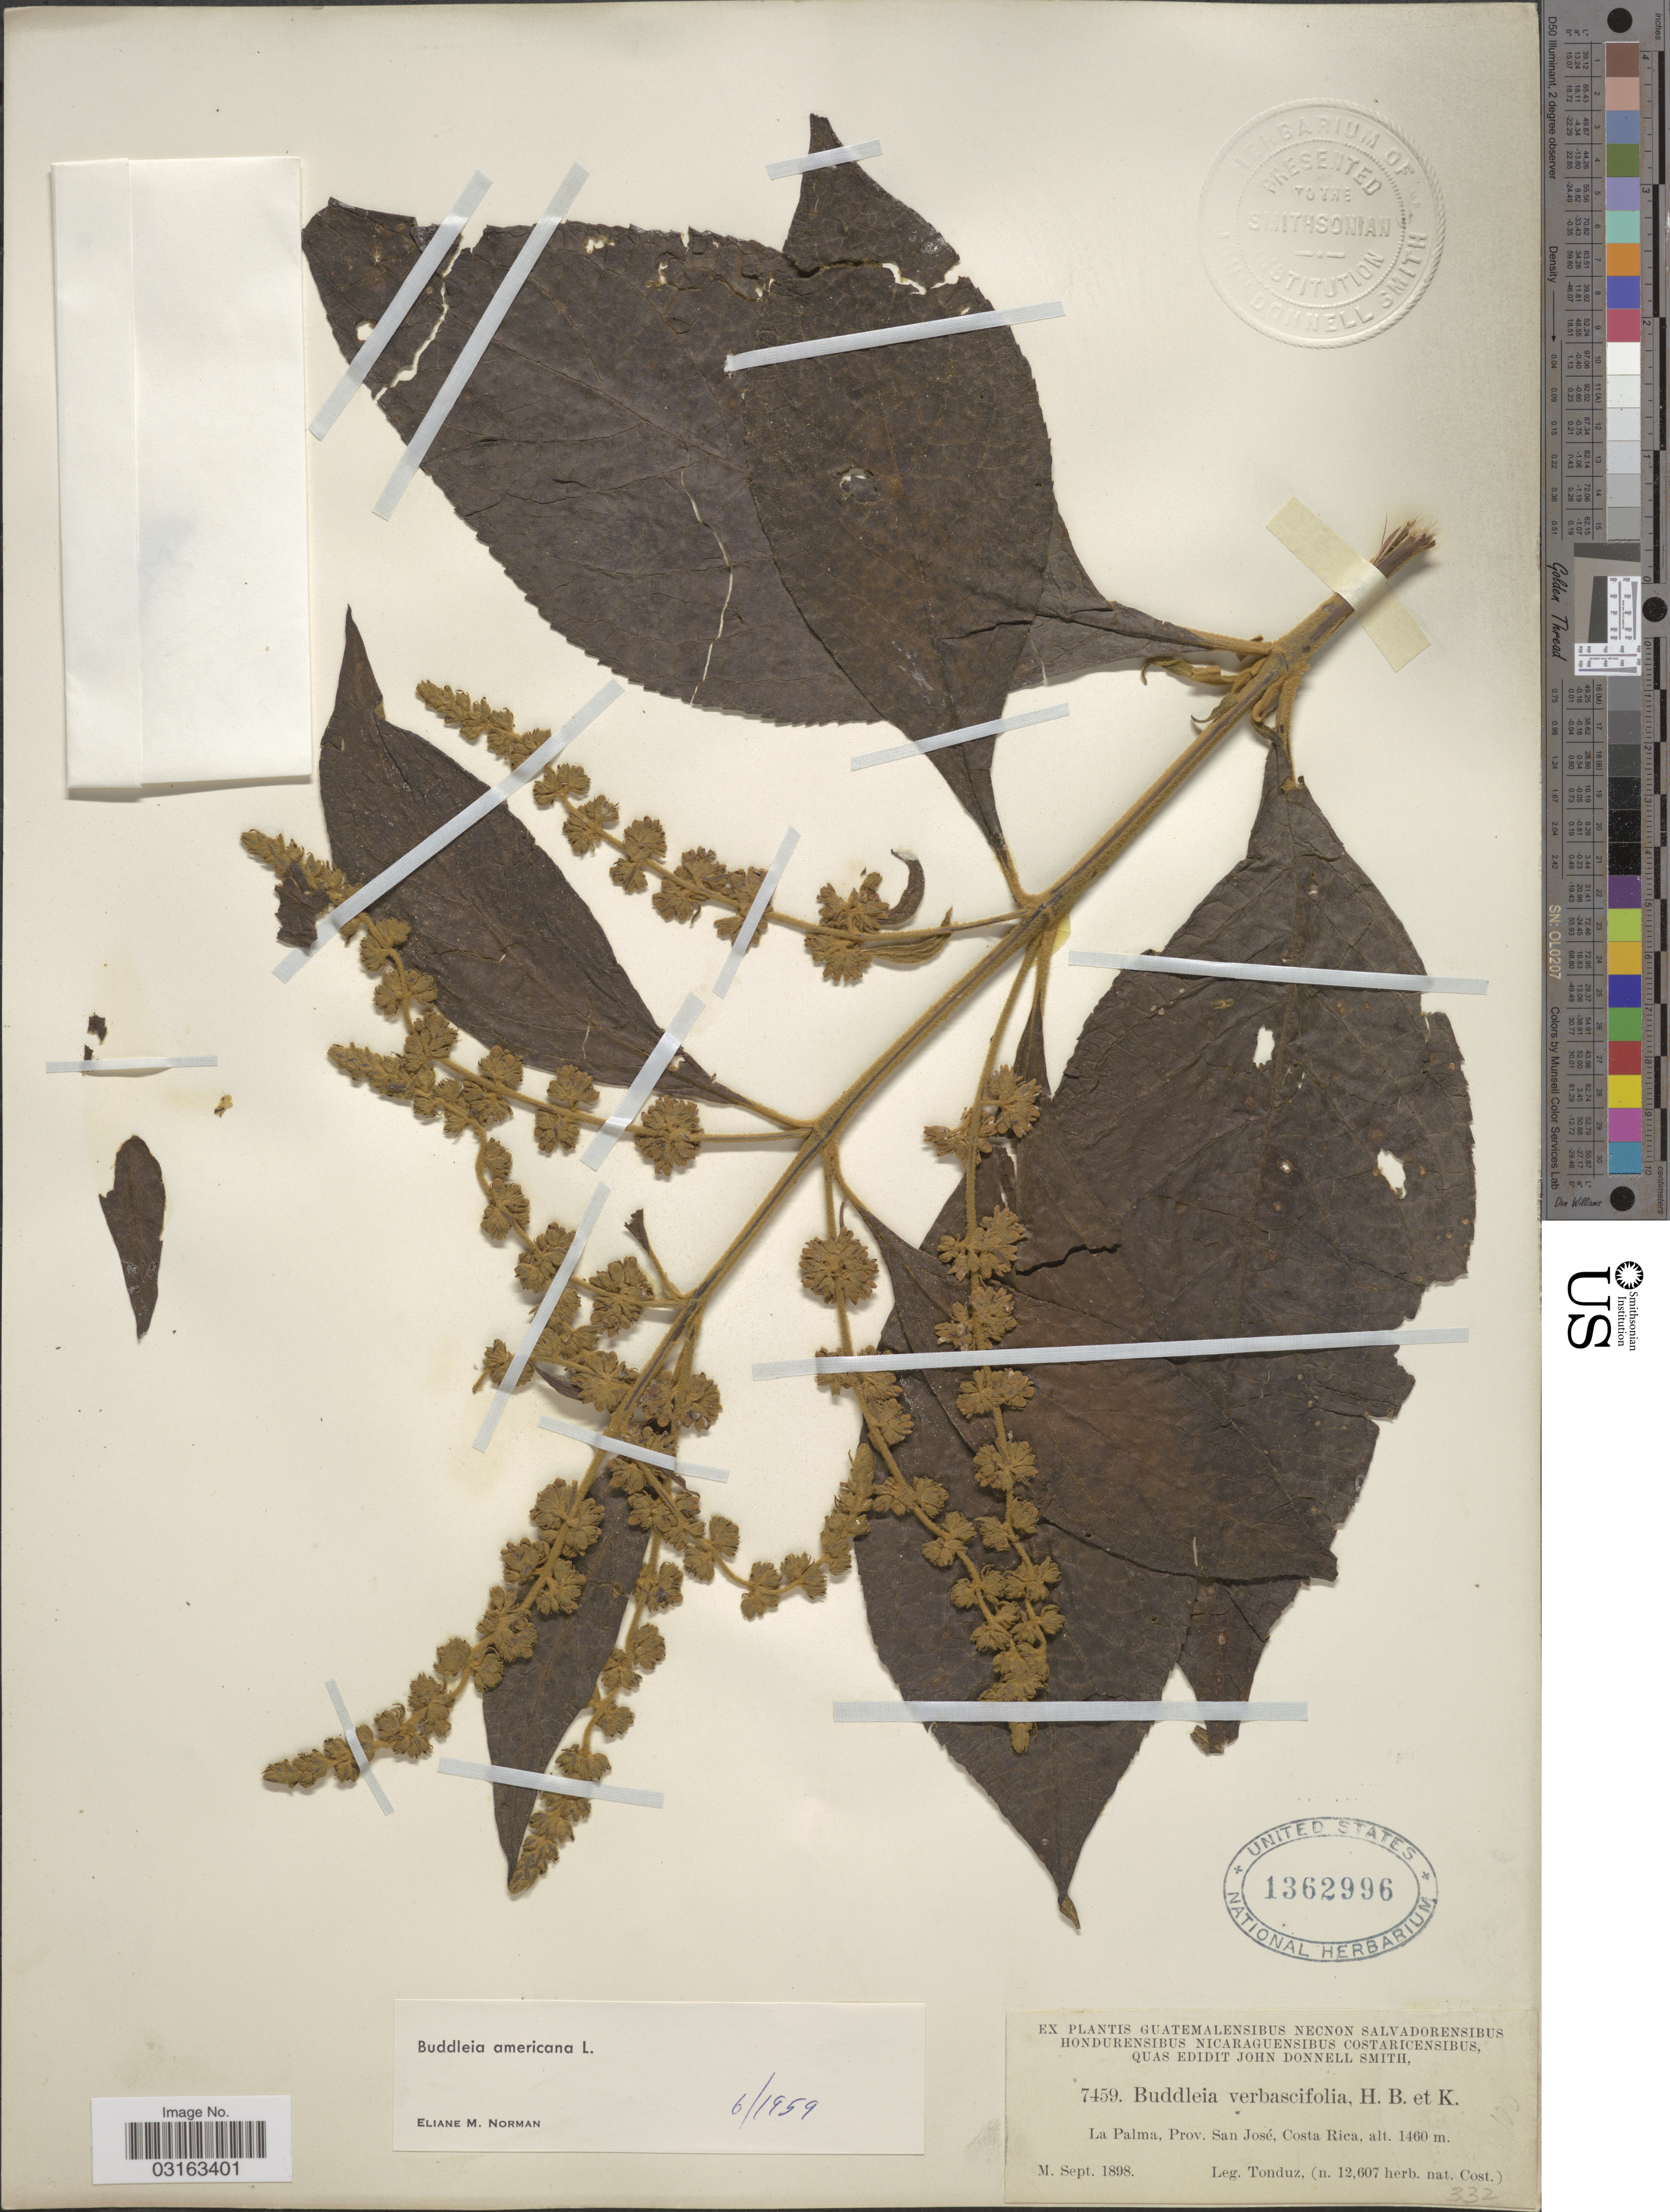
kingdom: Plantae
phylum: Tracheophyta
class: Magnoliopsida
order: Lamiales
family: Scrophulariaceae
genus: Buddleja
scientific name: Buddleja americana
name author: L.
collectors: Tonduz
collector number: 7459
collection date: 1898-09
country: Costa Rica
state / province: San José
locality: La Palma.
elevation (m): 1460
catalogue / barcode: US 1362996